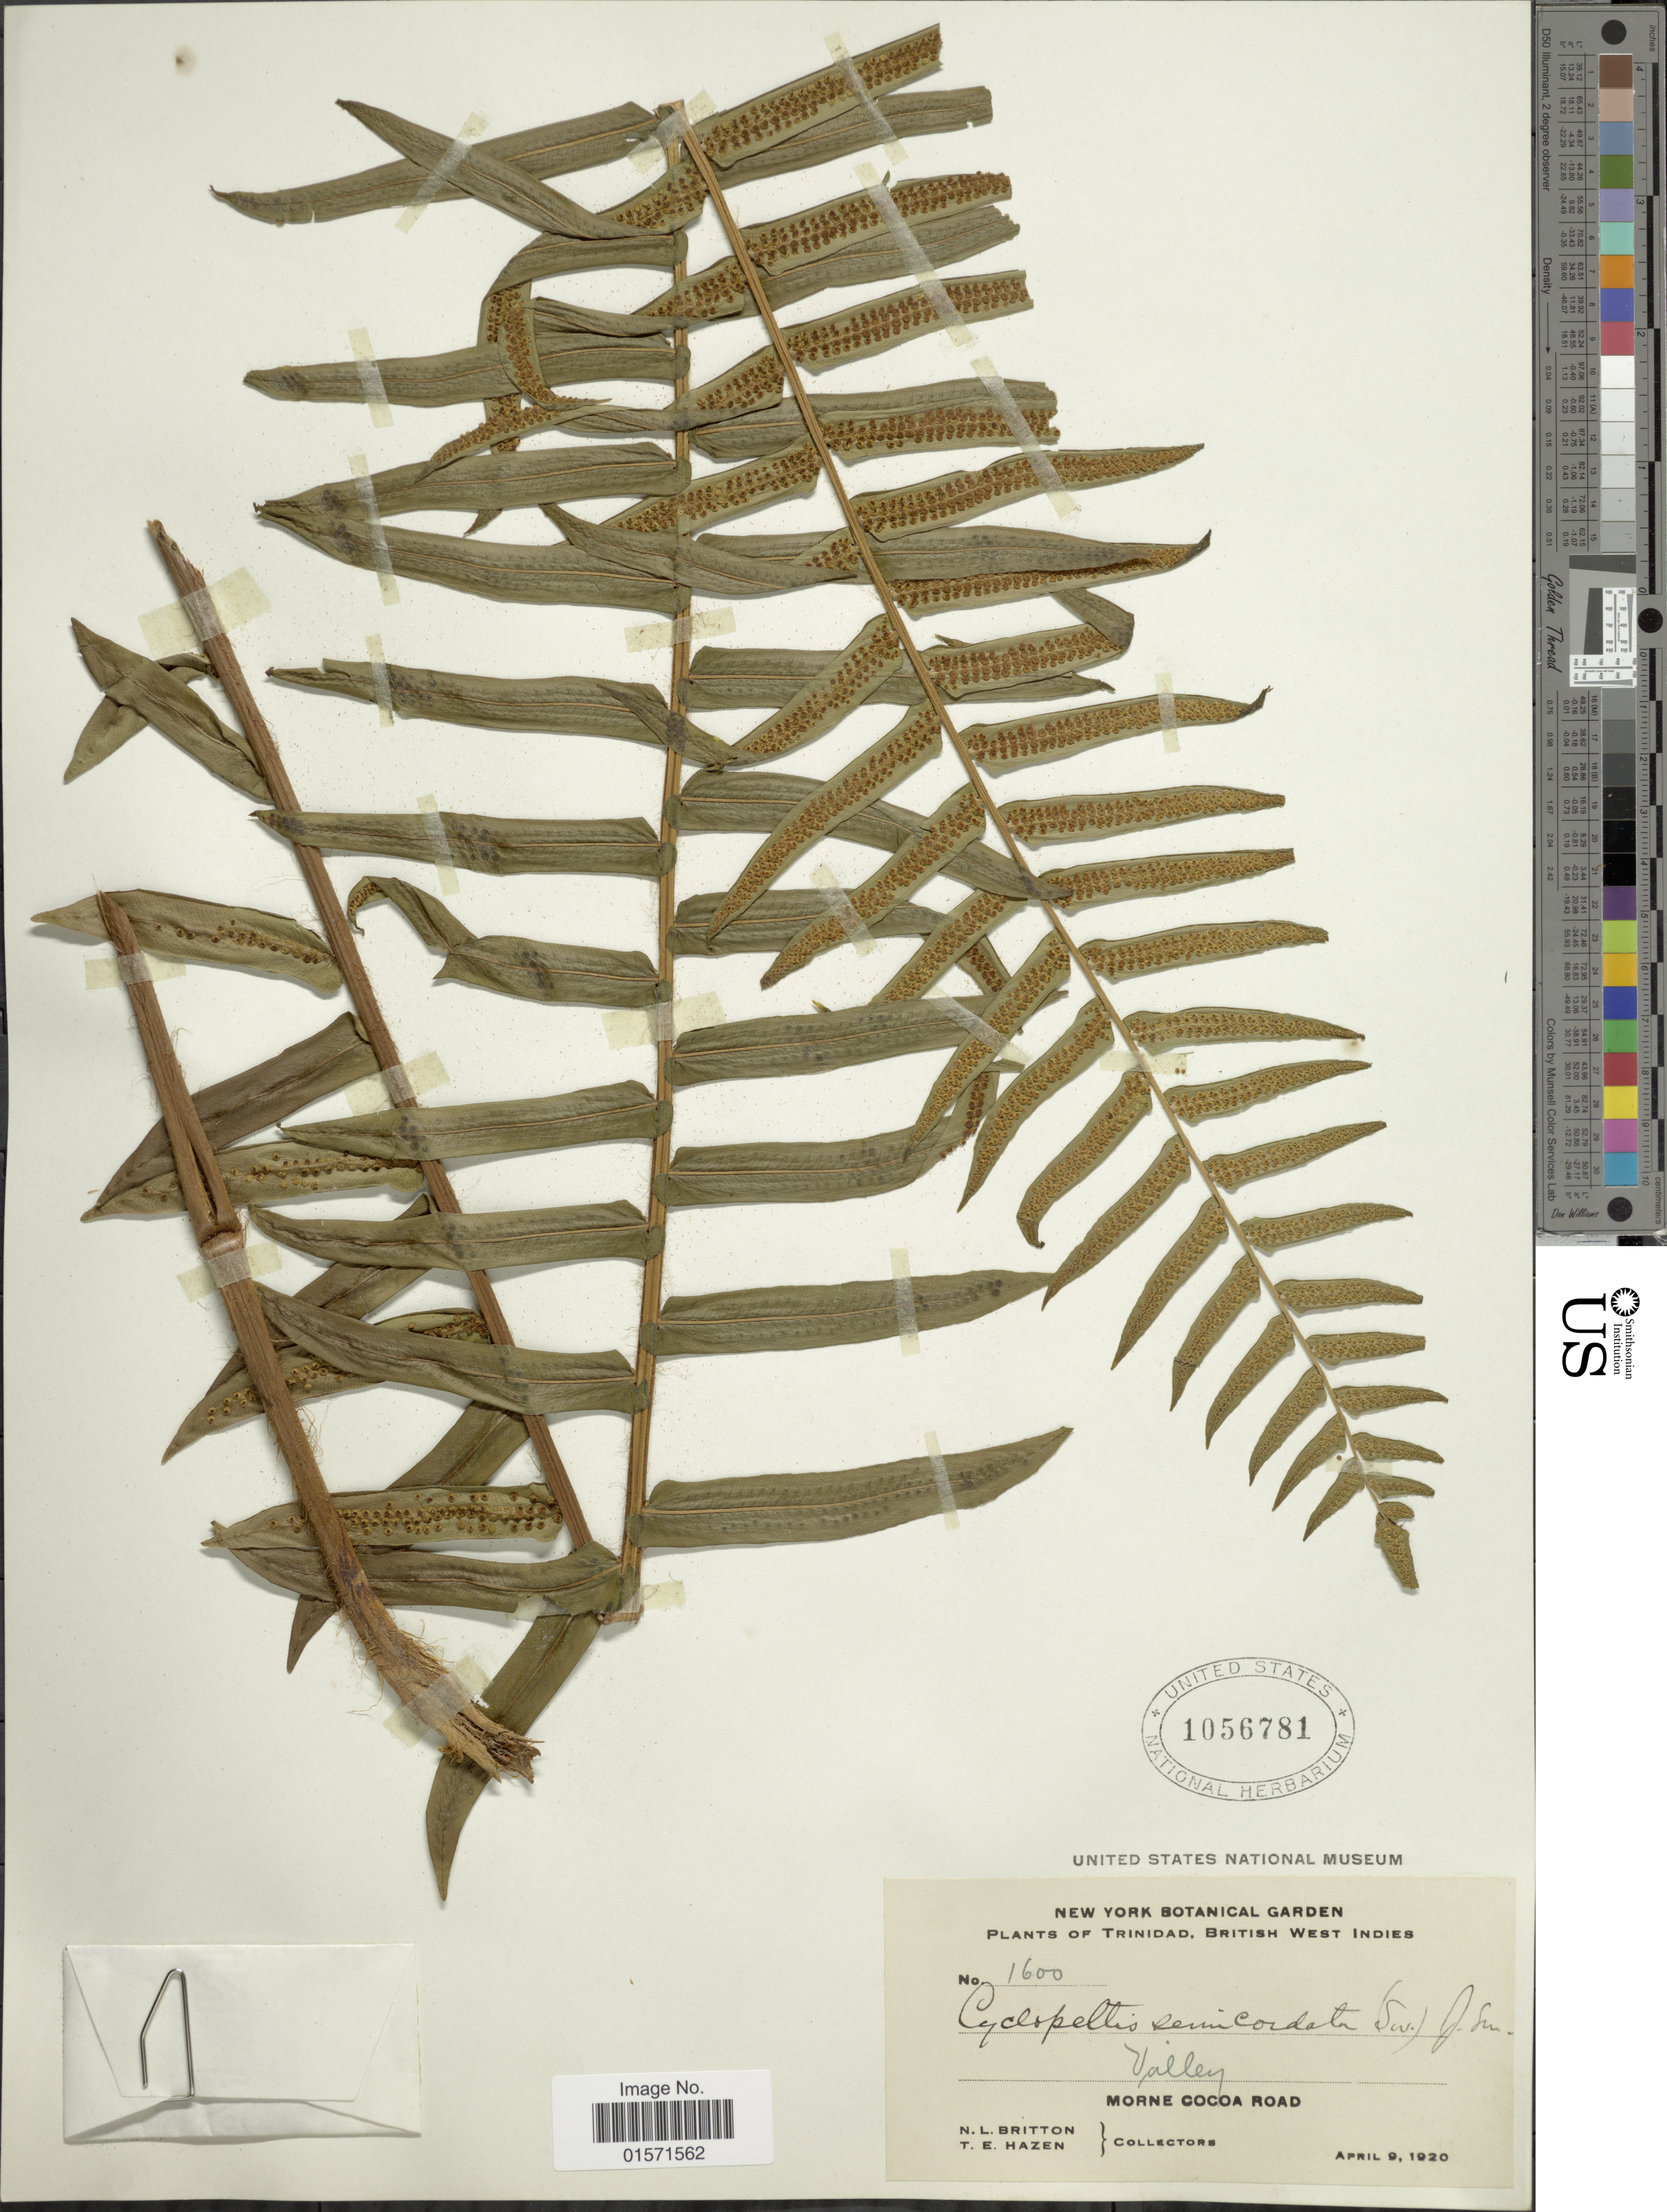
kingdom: Plantae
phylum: Tracheophyta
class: Polypodiopsida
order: Polypodiales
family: Lomariopsidaceae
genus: Cyclopeltis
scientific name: Cyclopeltis semicordata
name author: (Sw.) J. Sm.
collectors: N. Britton & T. E. Hazen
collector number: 1600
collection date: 1920-04-09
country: Trinidad and Tobago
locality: Plants of Trinidad, British West Indies. Morne Cocoa Road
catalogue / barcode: US 1056781